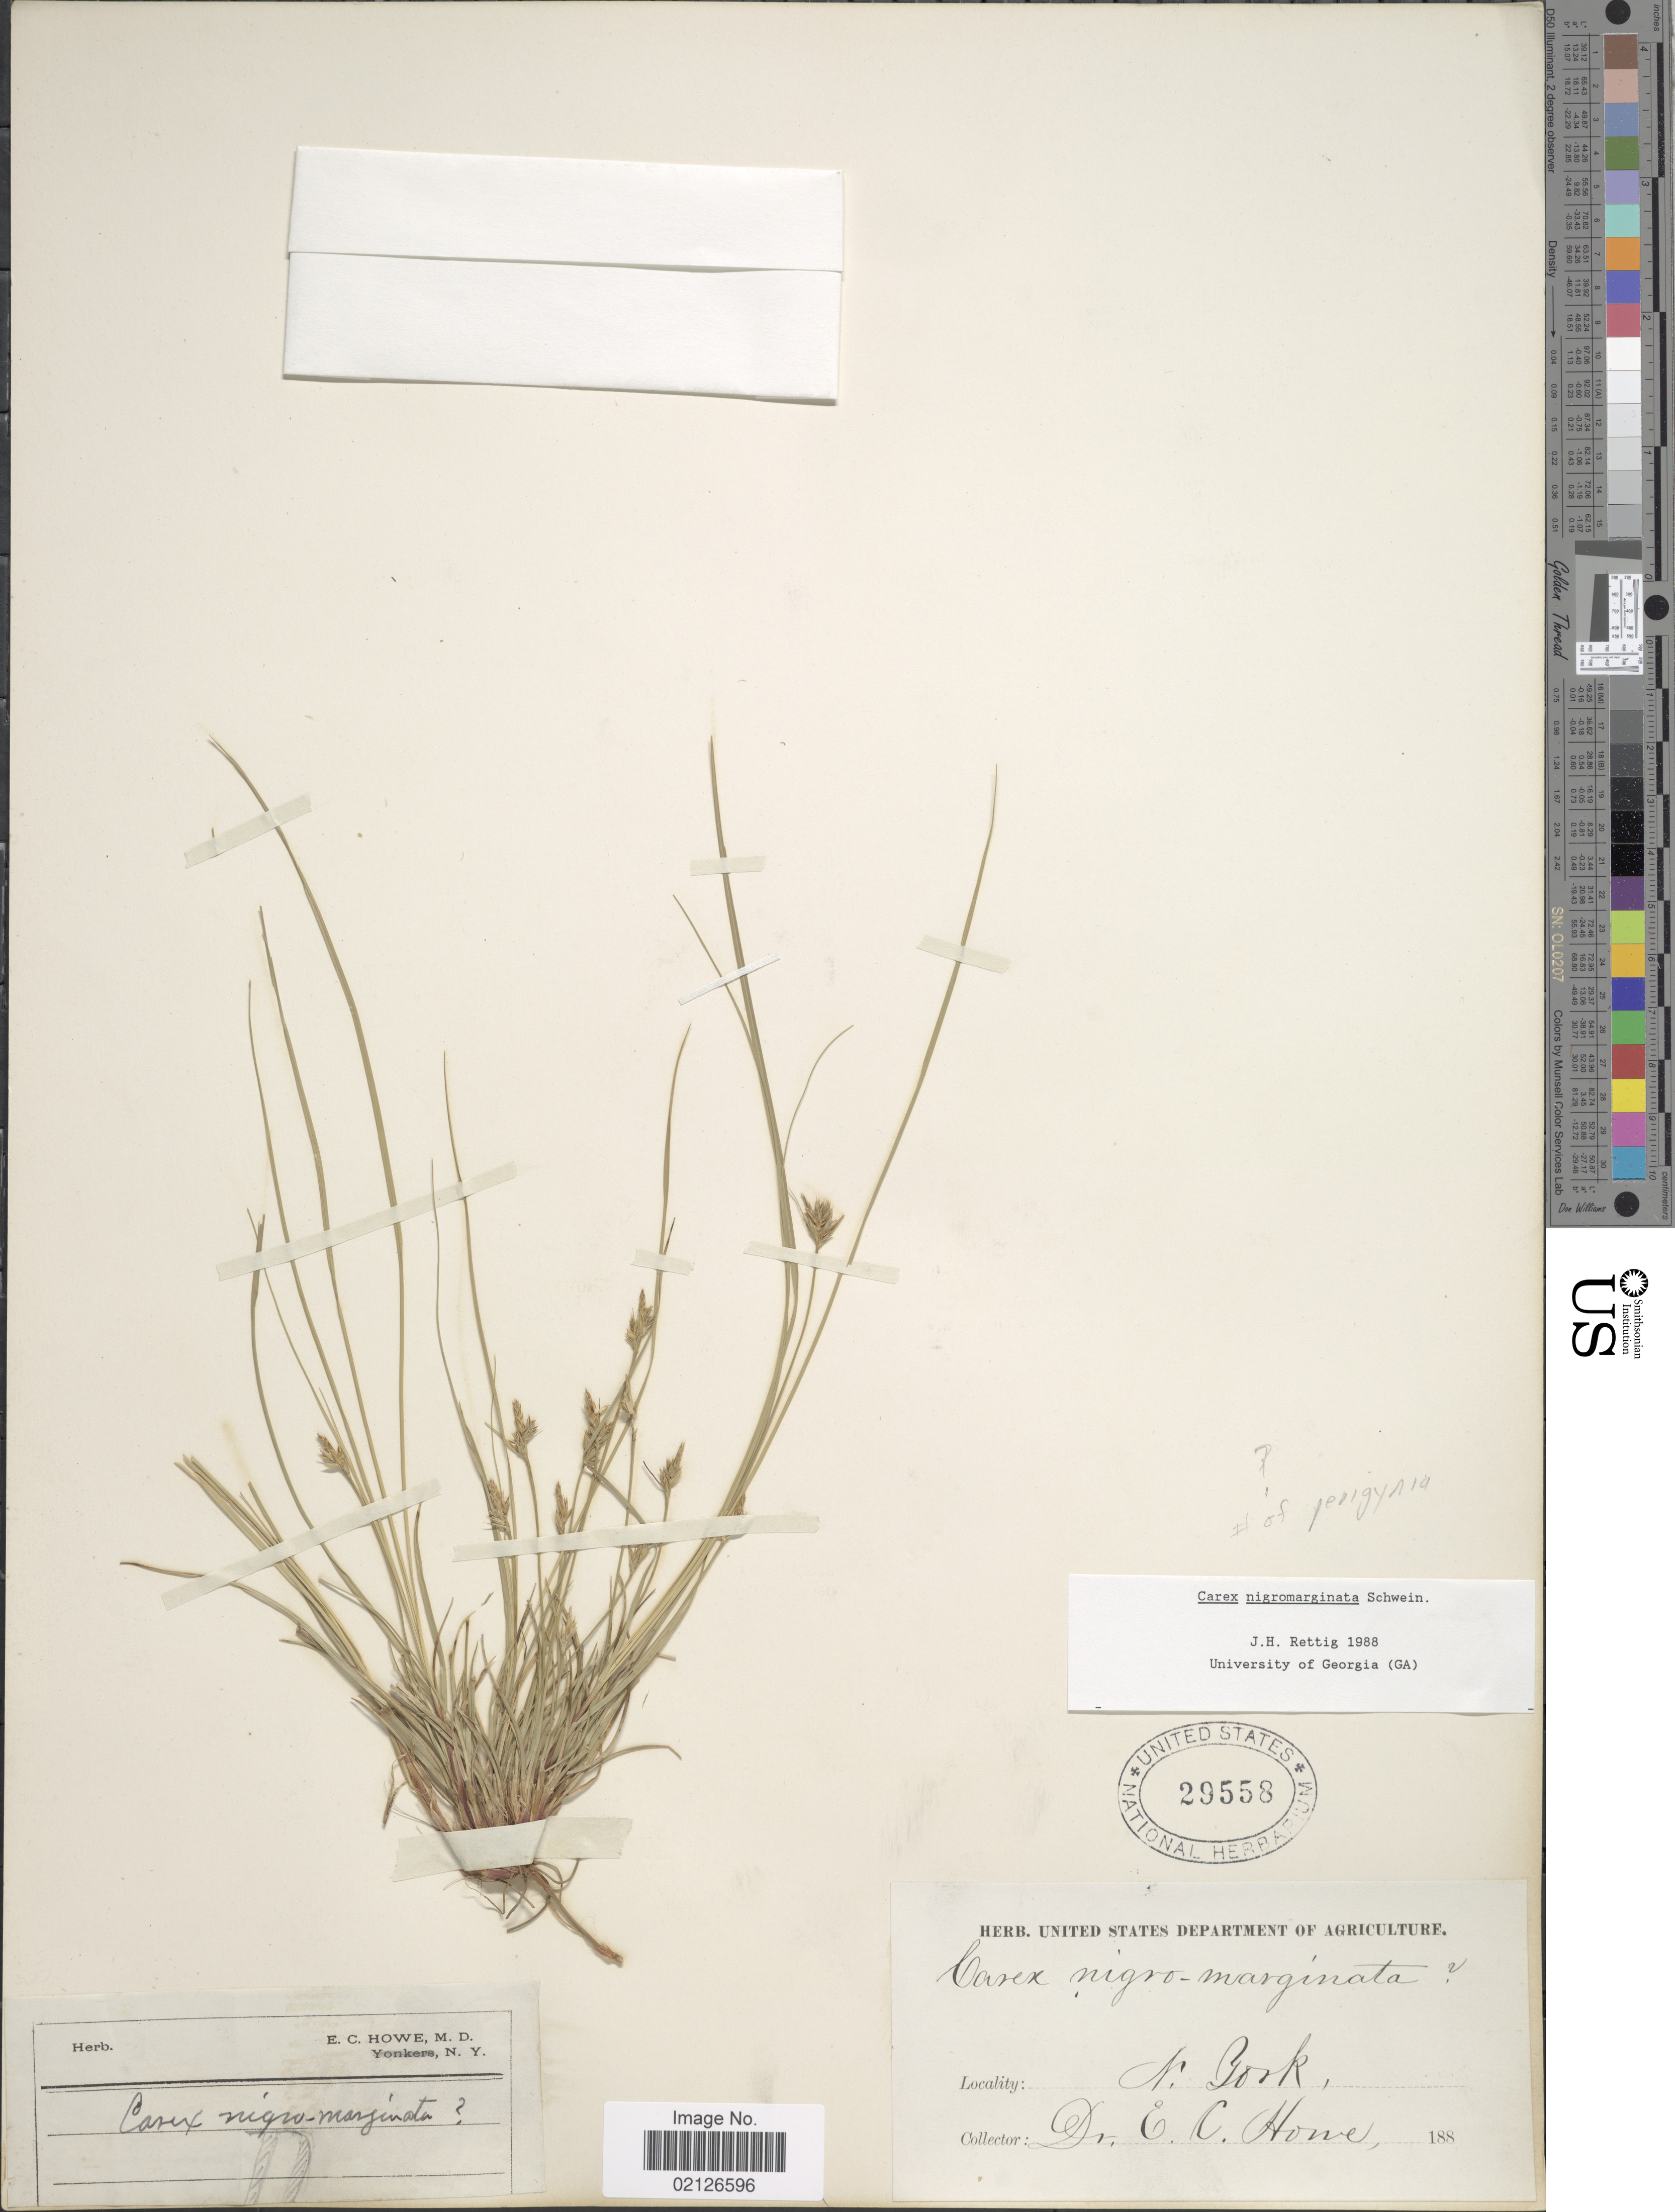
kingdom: Plantae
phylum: Tracheophyta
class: Liliopsida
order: Poales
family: Cyperaceae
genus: Carex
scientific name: Carex nigromarginata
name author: Schwein.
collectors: E. Howe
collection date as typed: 188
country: United States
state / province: New York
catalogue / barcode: US 29558